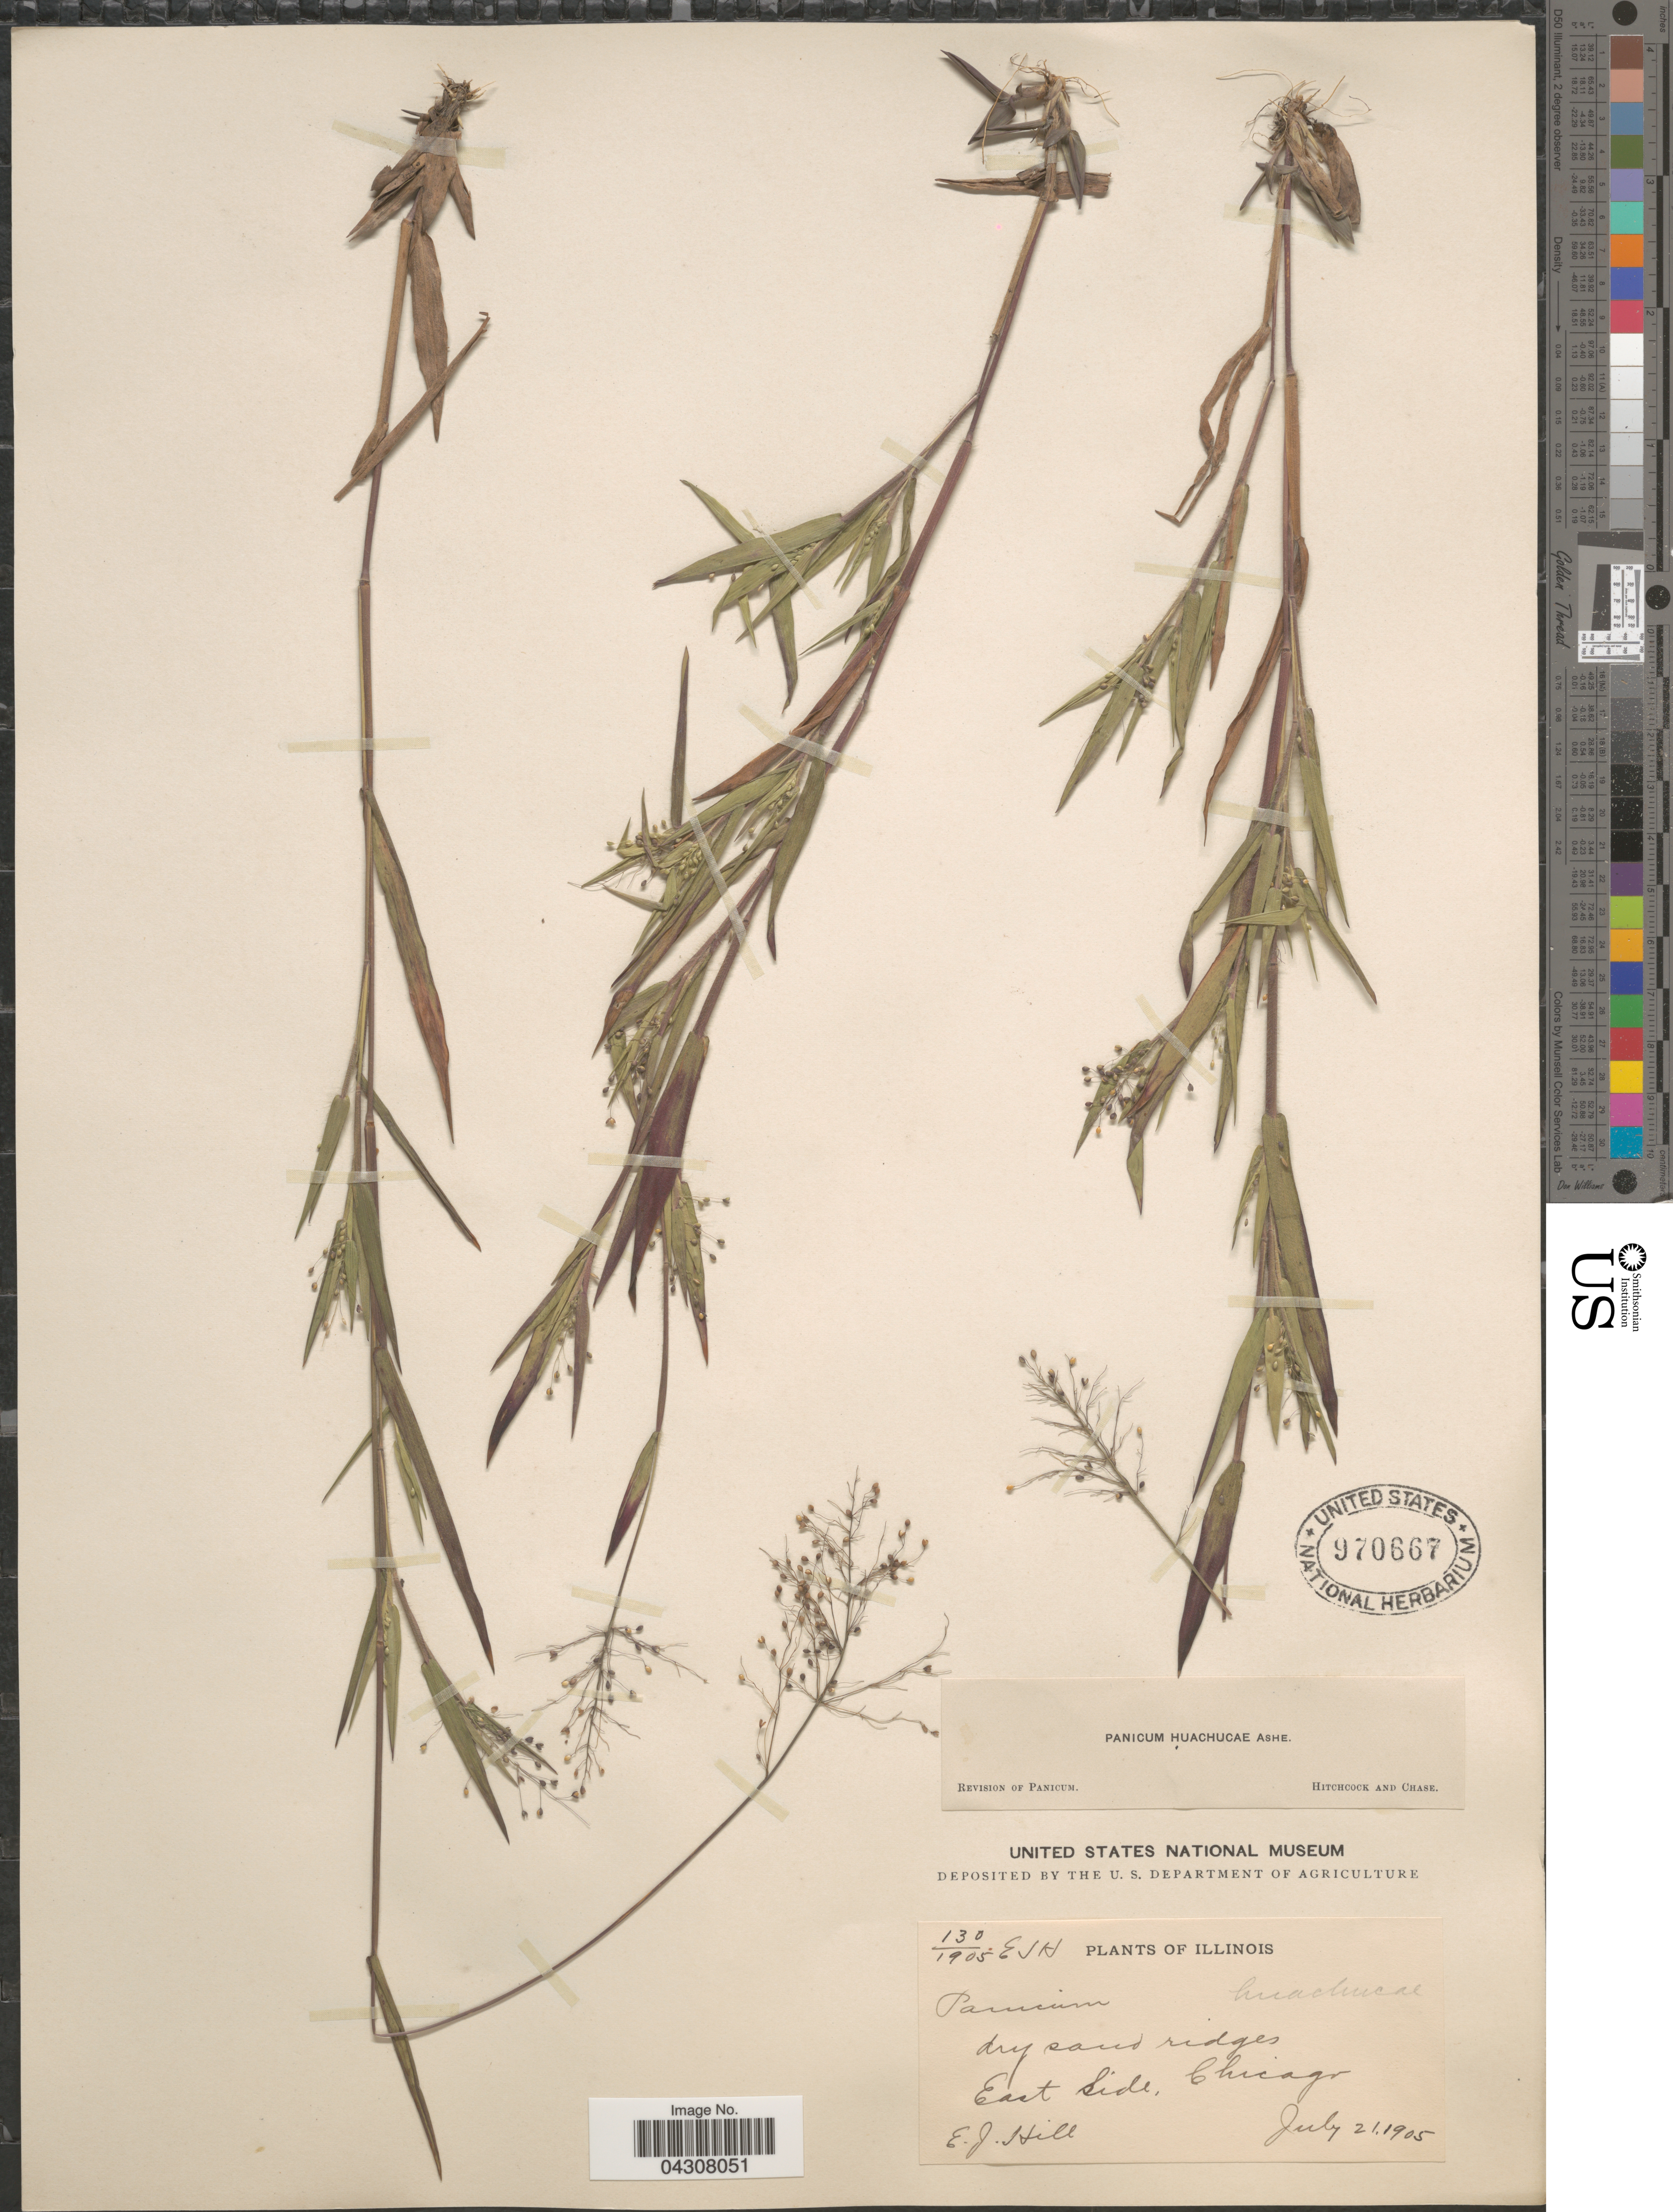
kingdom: Plantae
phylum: Tracheophyta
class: Liliopsida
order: Poales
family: Poaceae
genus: Dichanthelium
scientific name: Dichanthelium acuminatum var. acuminatum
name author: (Sw.) Gould & C.A. Clark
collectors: E. J. Hill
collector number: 130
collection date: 1905-07-21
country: United States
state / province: Illinois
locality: Dry sand ridges. East Side, Chicago.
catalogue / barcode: US 970667